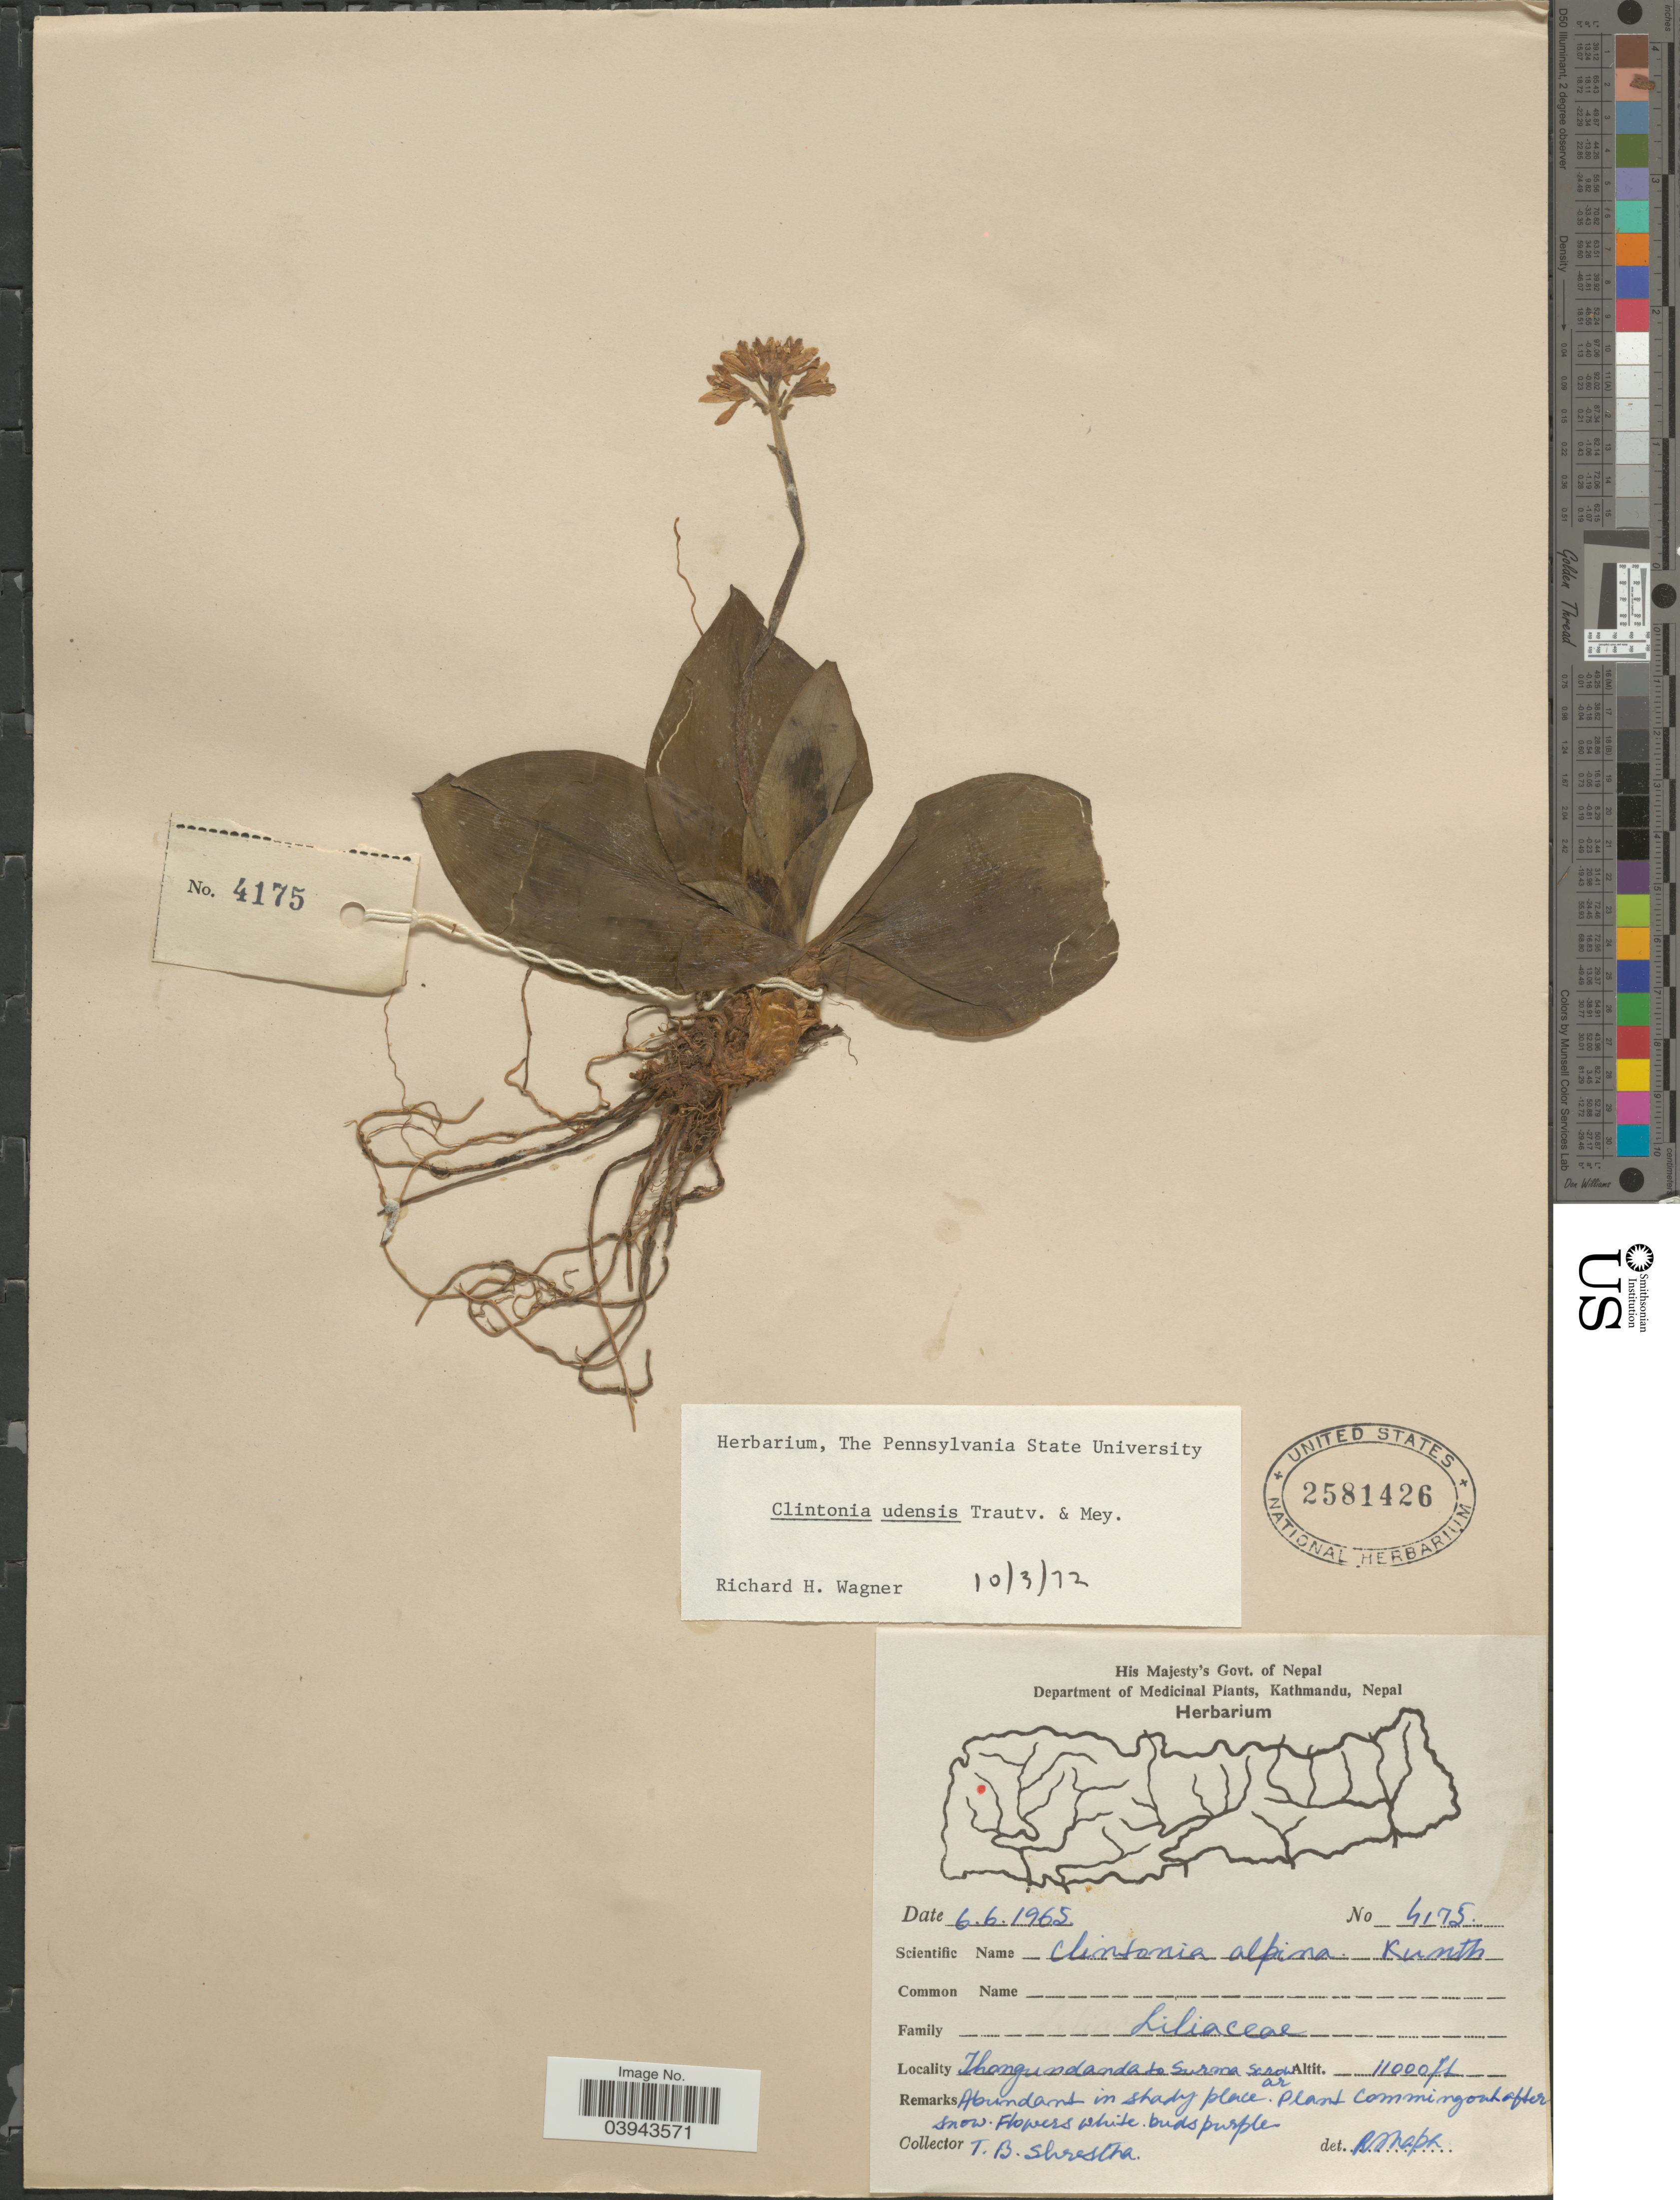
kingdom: Plantae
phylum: Tracheophyta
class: Liliopsida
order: Liliales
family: Liliaceae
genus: Clintonia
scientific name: Clintonia udensis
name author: Trautv. & C.A. Mey.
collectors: T. B. Shrestha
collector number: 4175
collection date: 1965-06-06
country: Nepal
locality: Thongundanda to Surma Sarowar.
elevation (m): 3353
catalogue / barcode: US 2581426